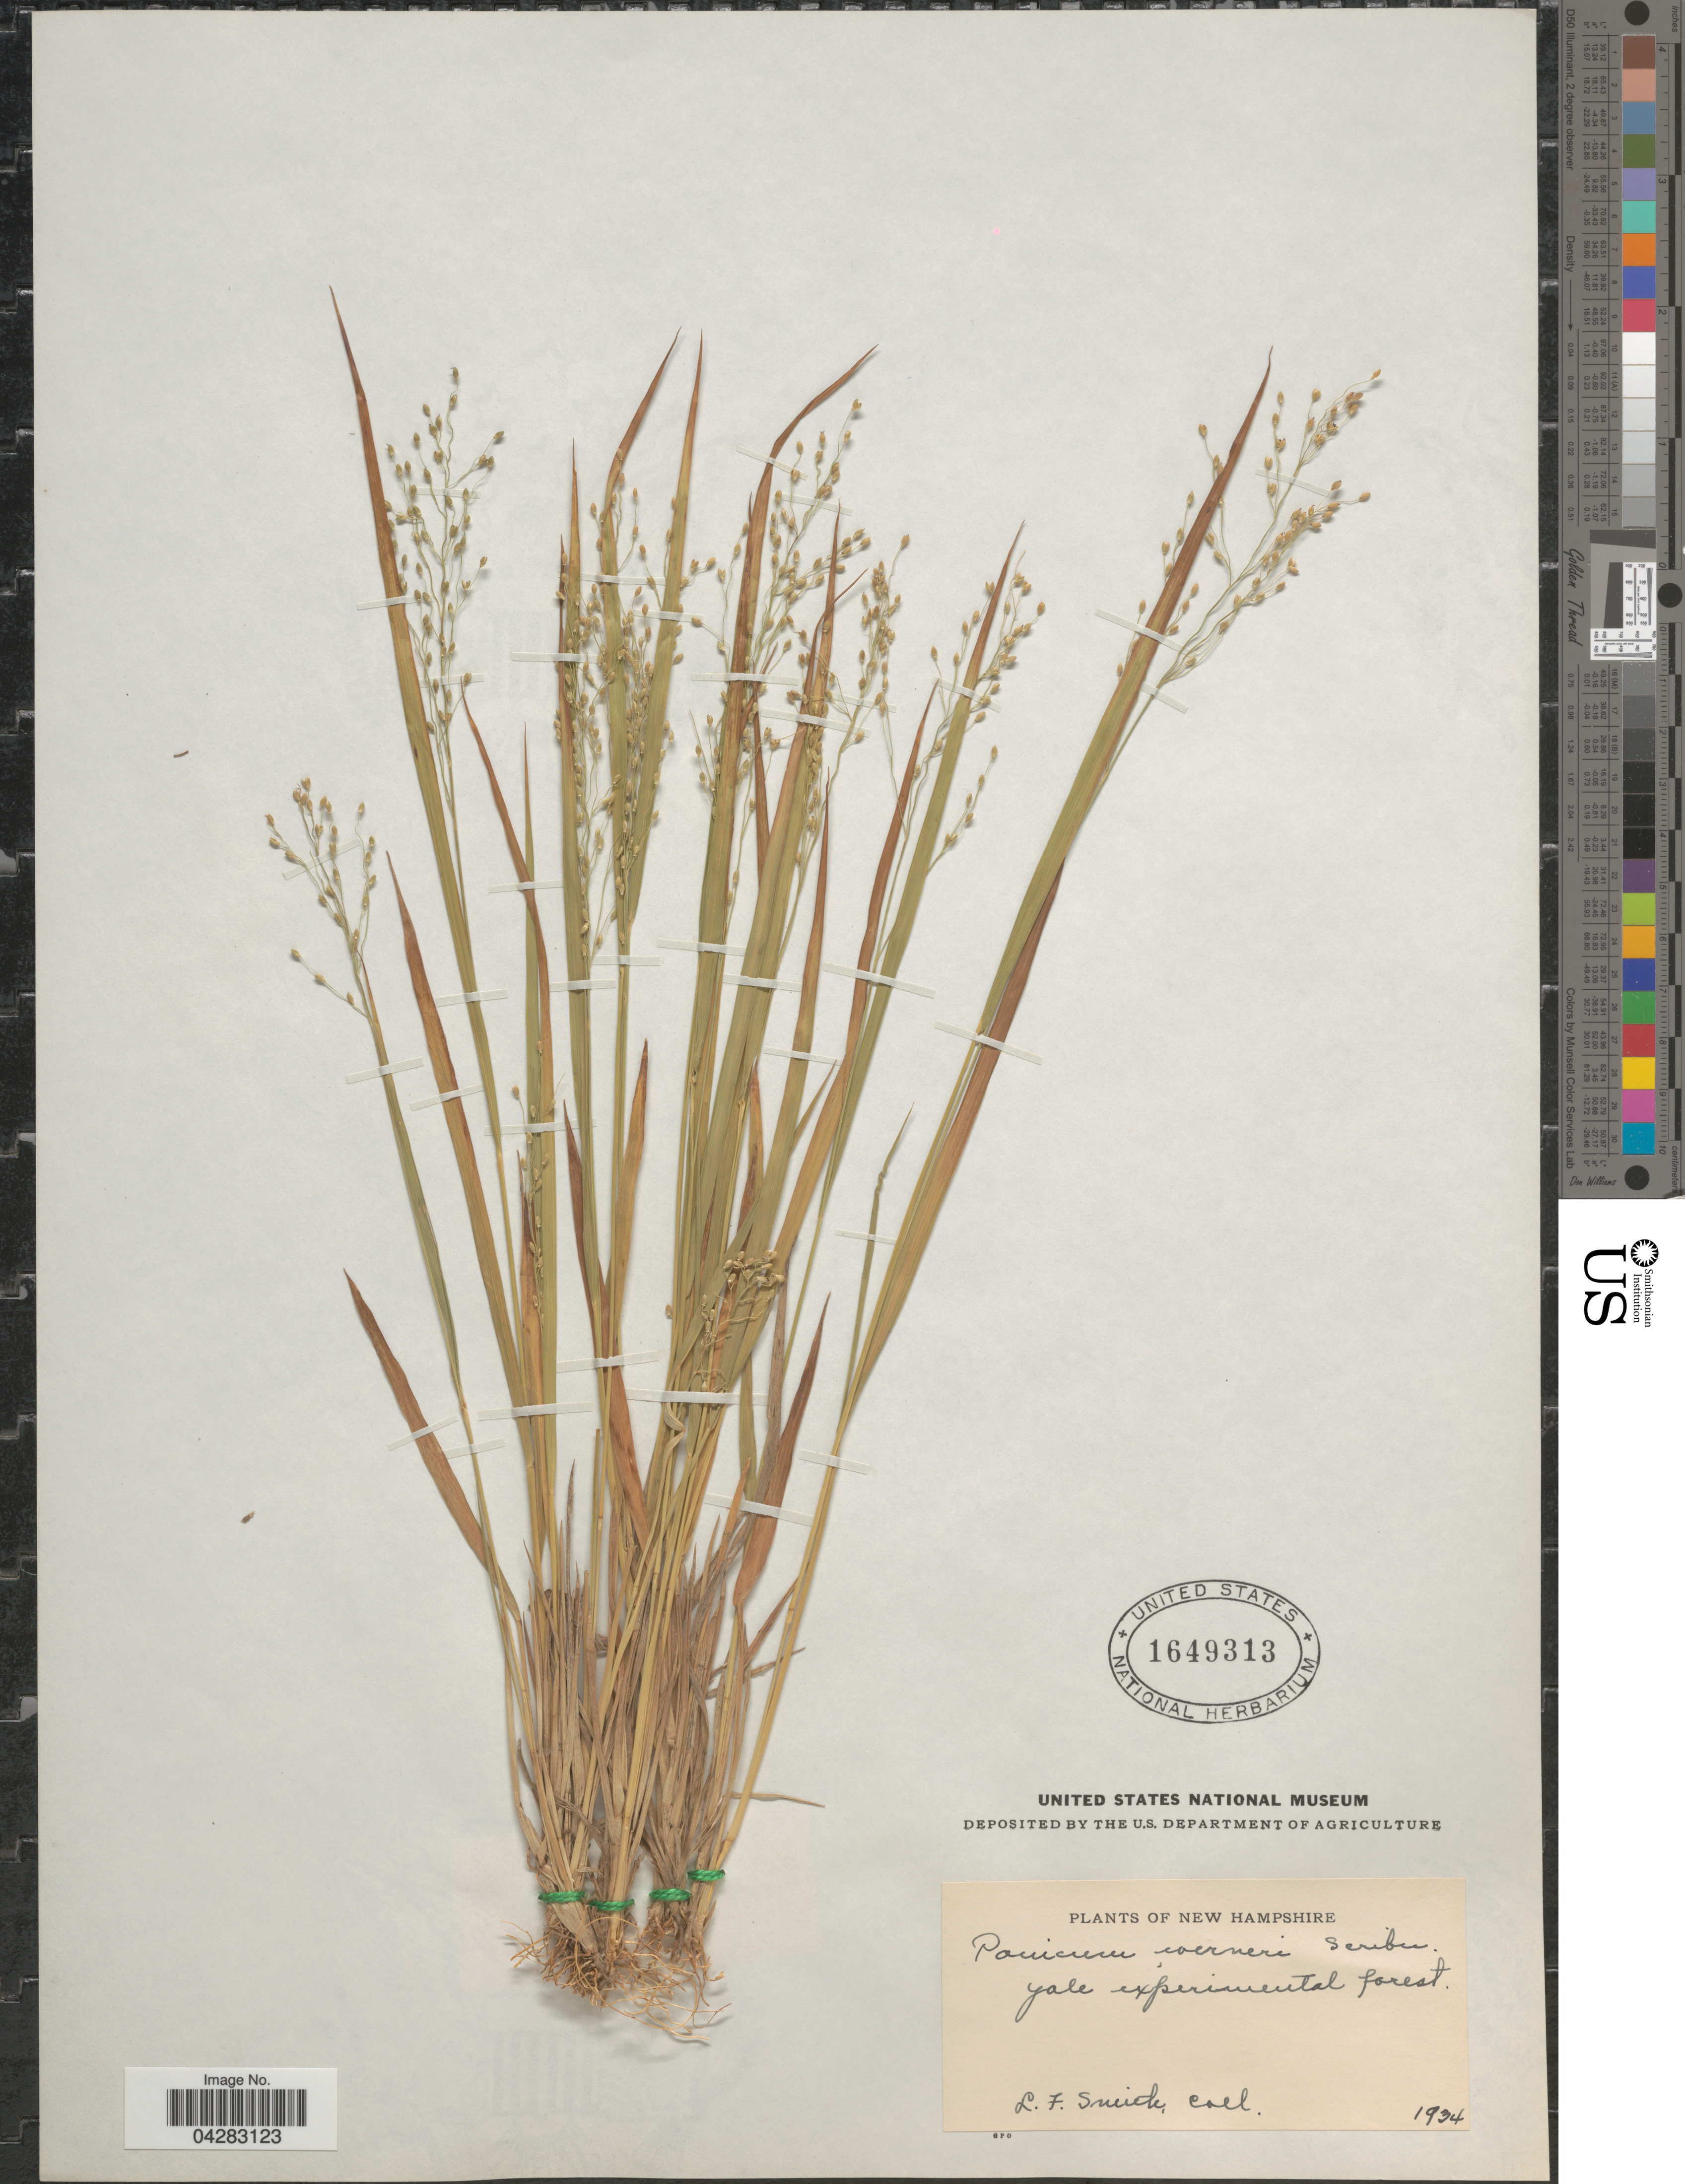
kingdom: Plantae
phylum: Tracheophyta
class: Liliopsida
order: Poales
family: Poaceae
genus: Dichanthelium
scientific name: Dichanthelium linearifolium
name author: (Scribn.) Gould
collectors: L. Smith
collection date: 1934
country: United States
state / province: New Hampshire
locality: Yale experimental forest.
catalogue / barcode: US 1649313